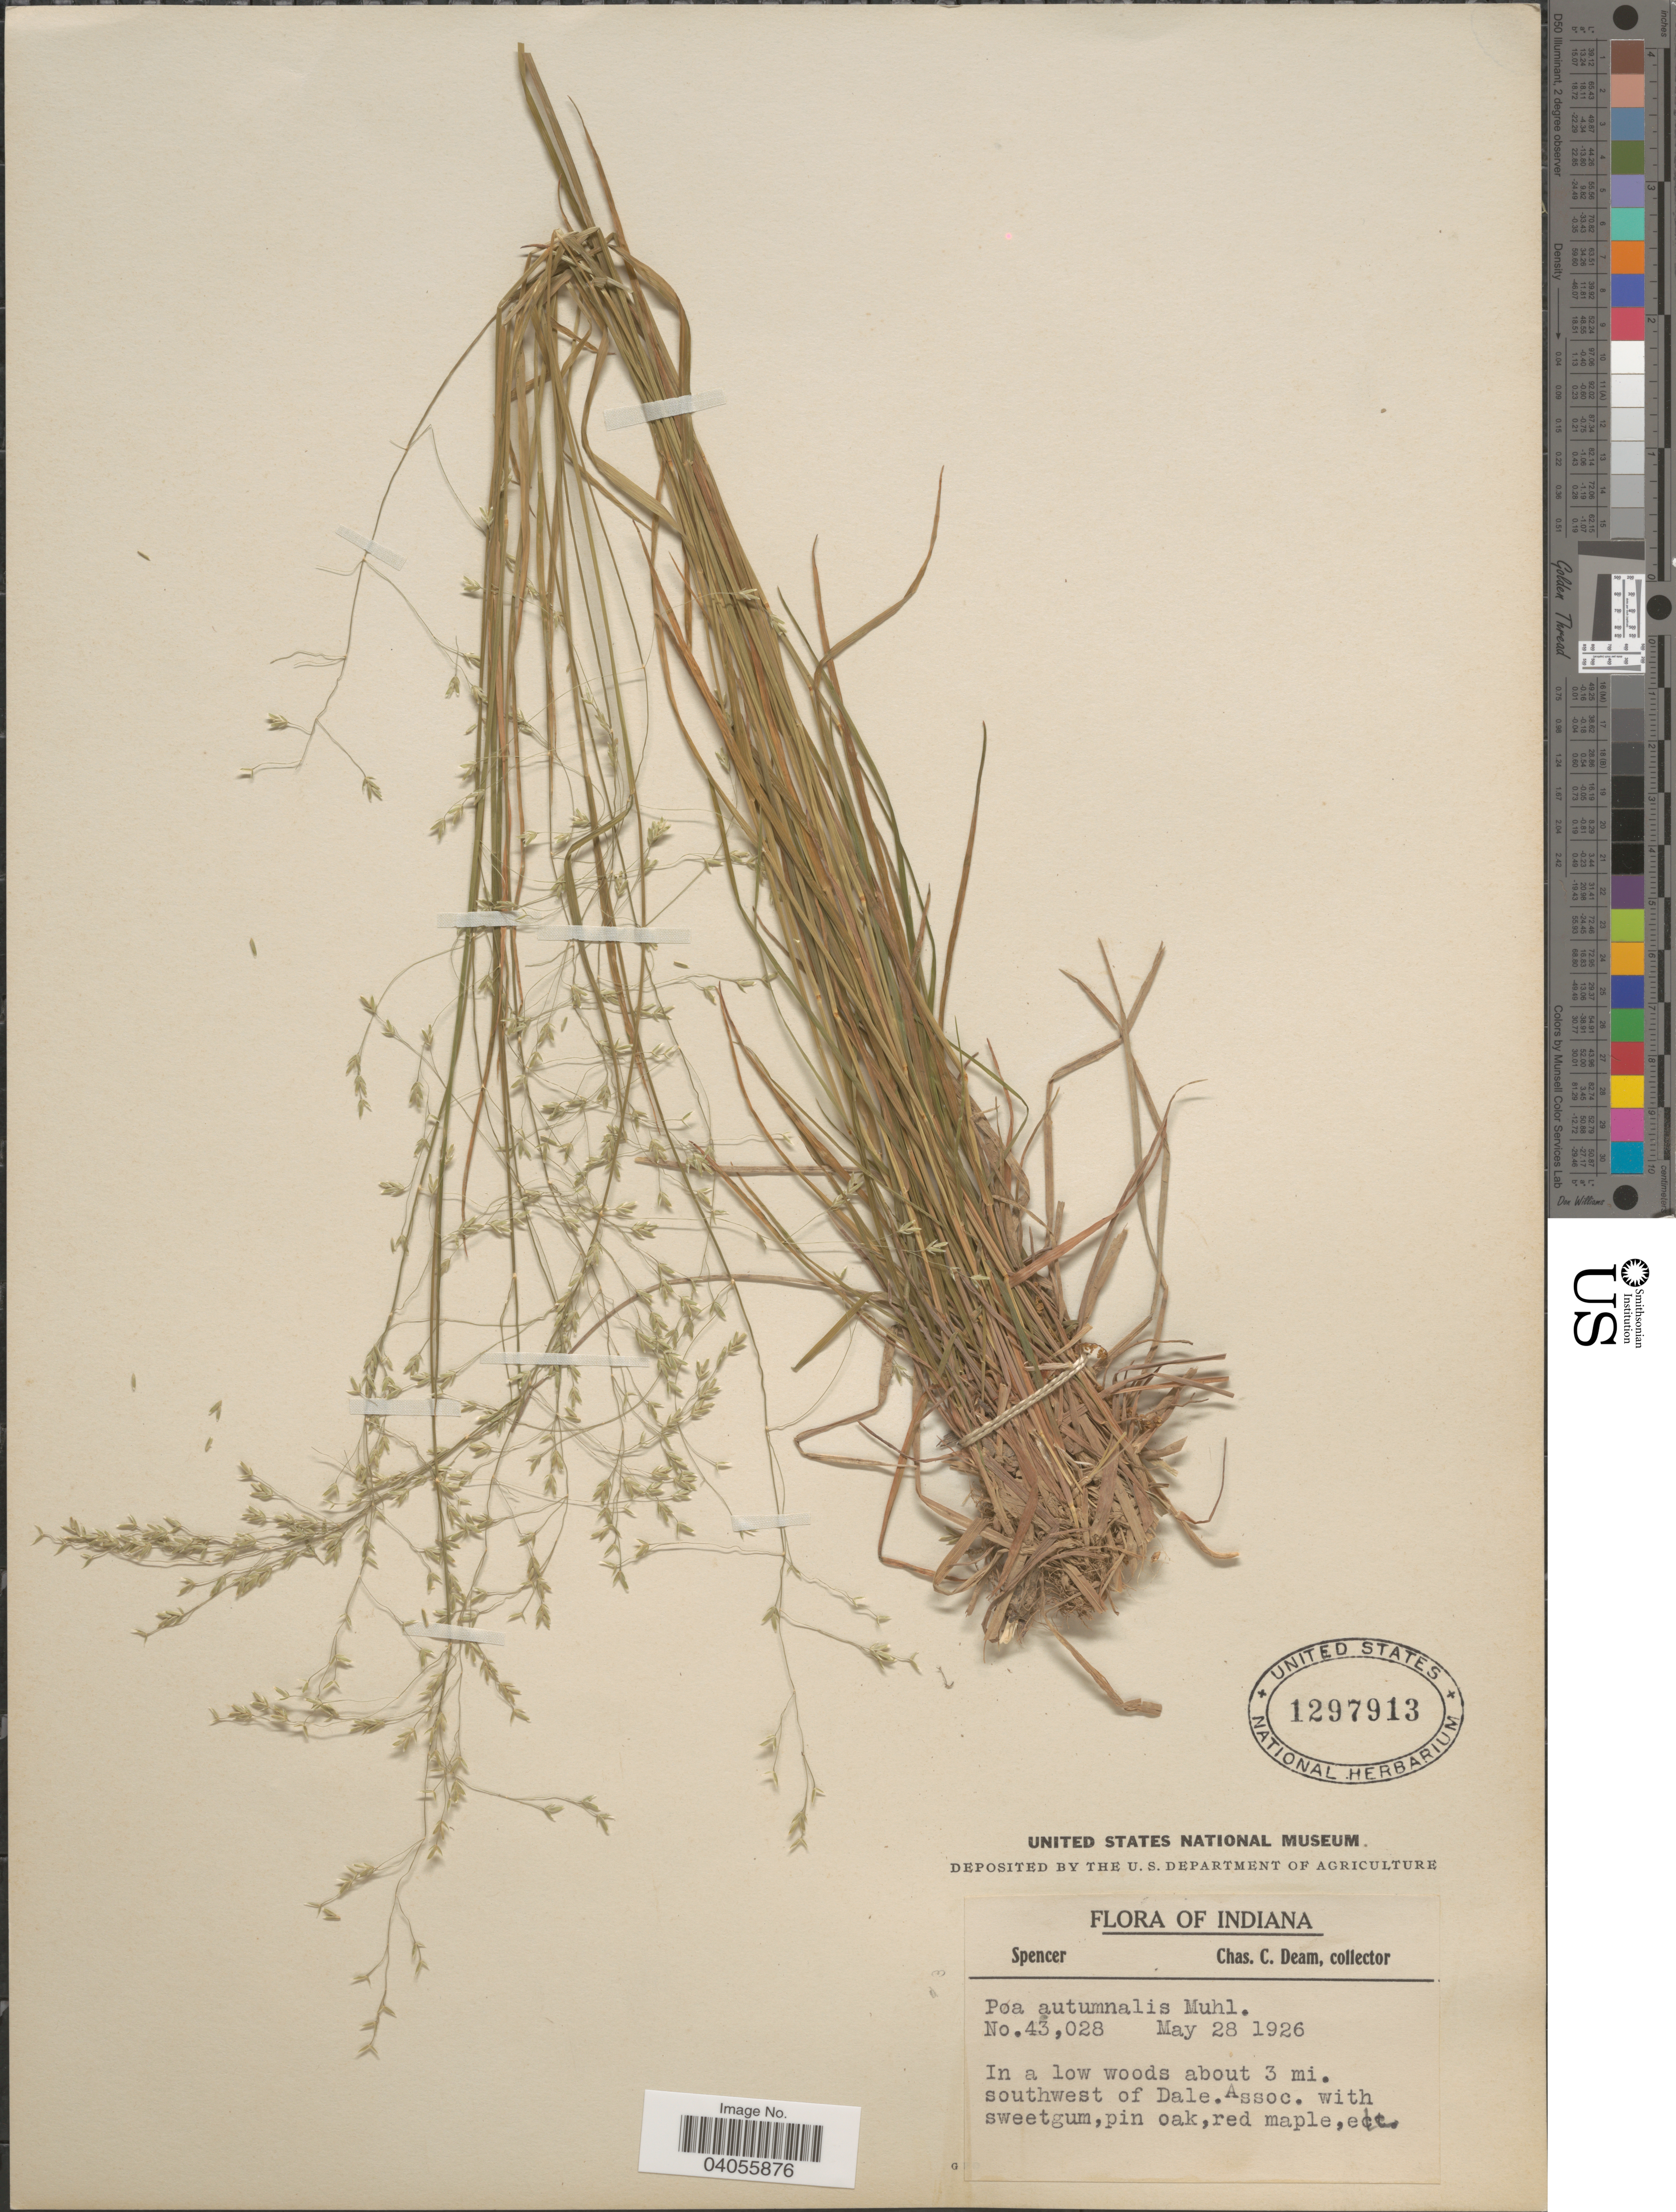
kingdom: Plantae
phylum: Tracheophyta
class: Liliopsida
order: Poales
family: Poaceae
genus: Poa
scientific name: Poa autumnalis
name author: Muhl. ex Elliott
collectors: C. C. Deam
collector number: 43028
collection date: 1926-05-28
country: United States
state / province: Indiana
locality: Spencer. In al low woods about 3 mi. southwest of Dale. Assoc.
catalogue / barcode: US 1297913